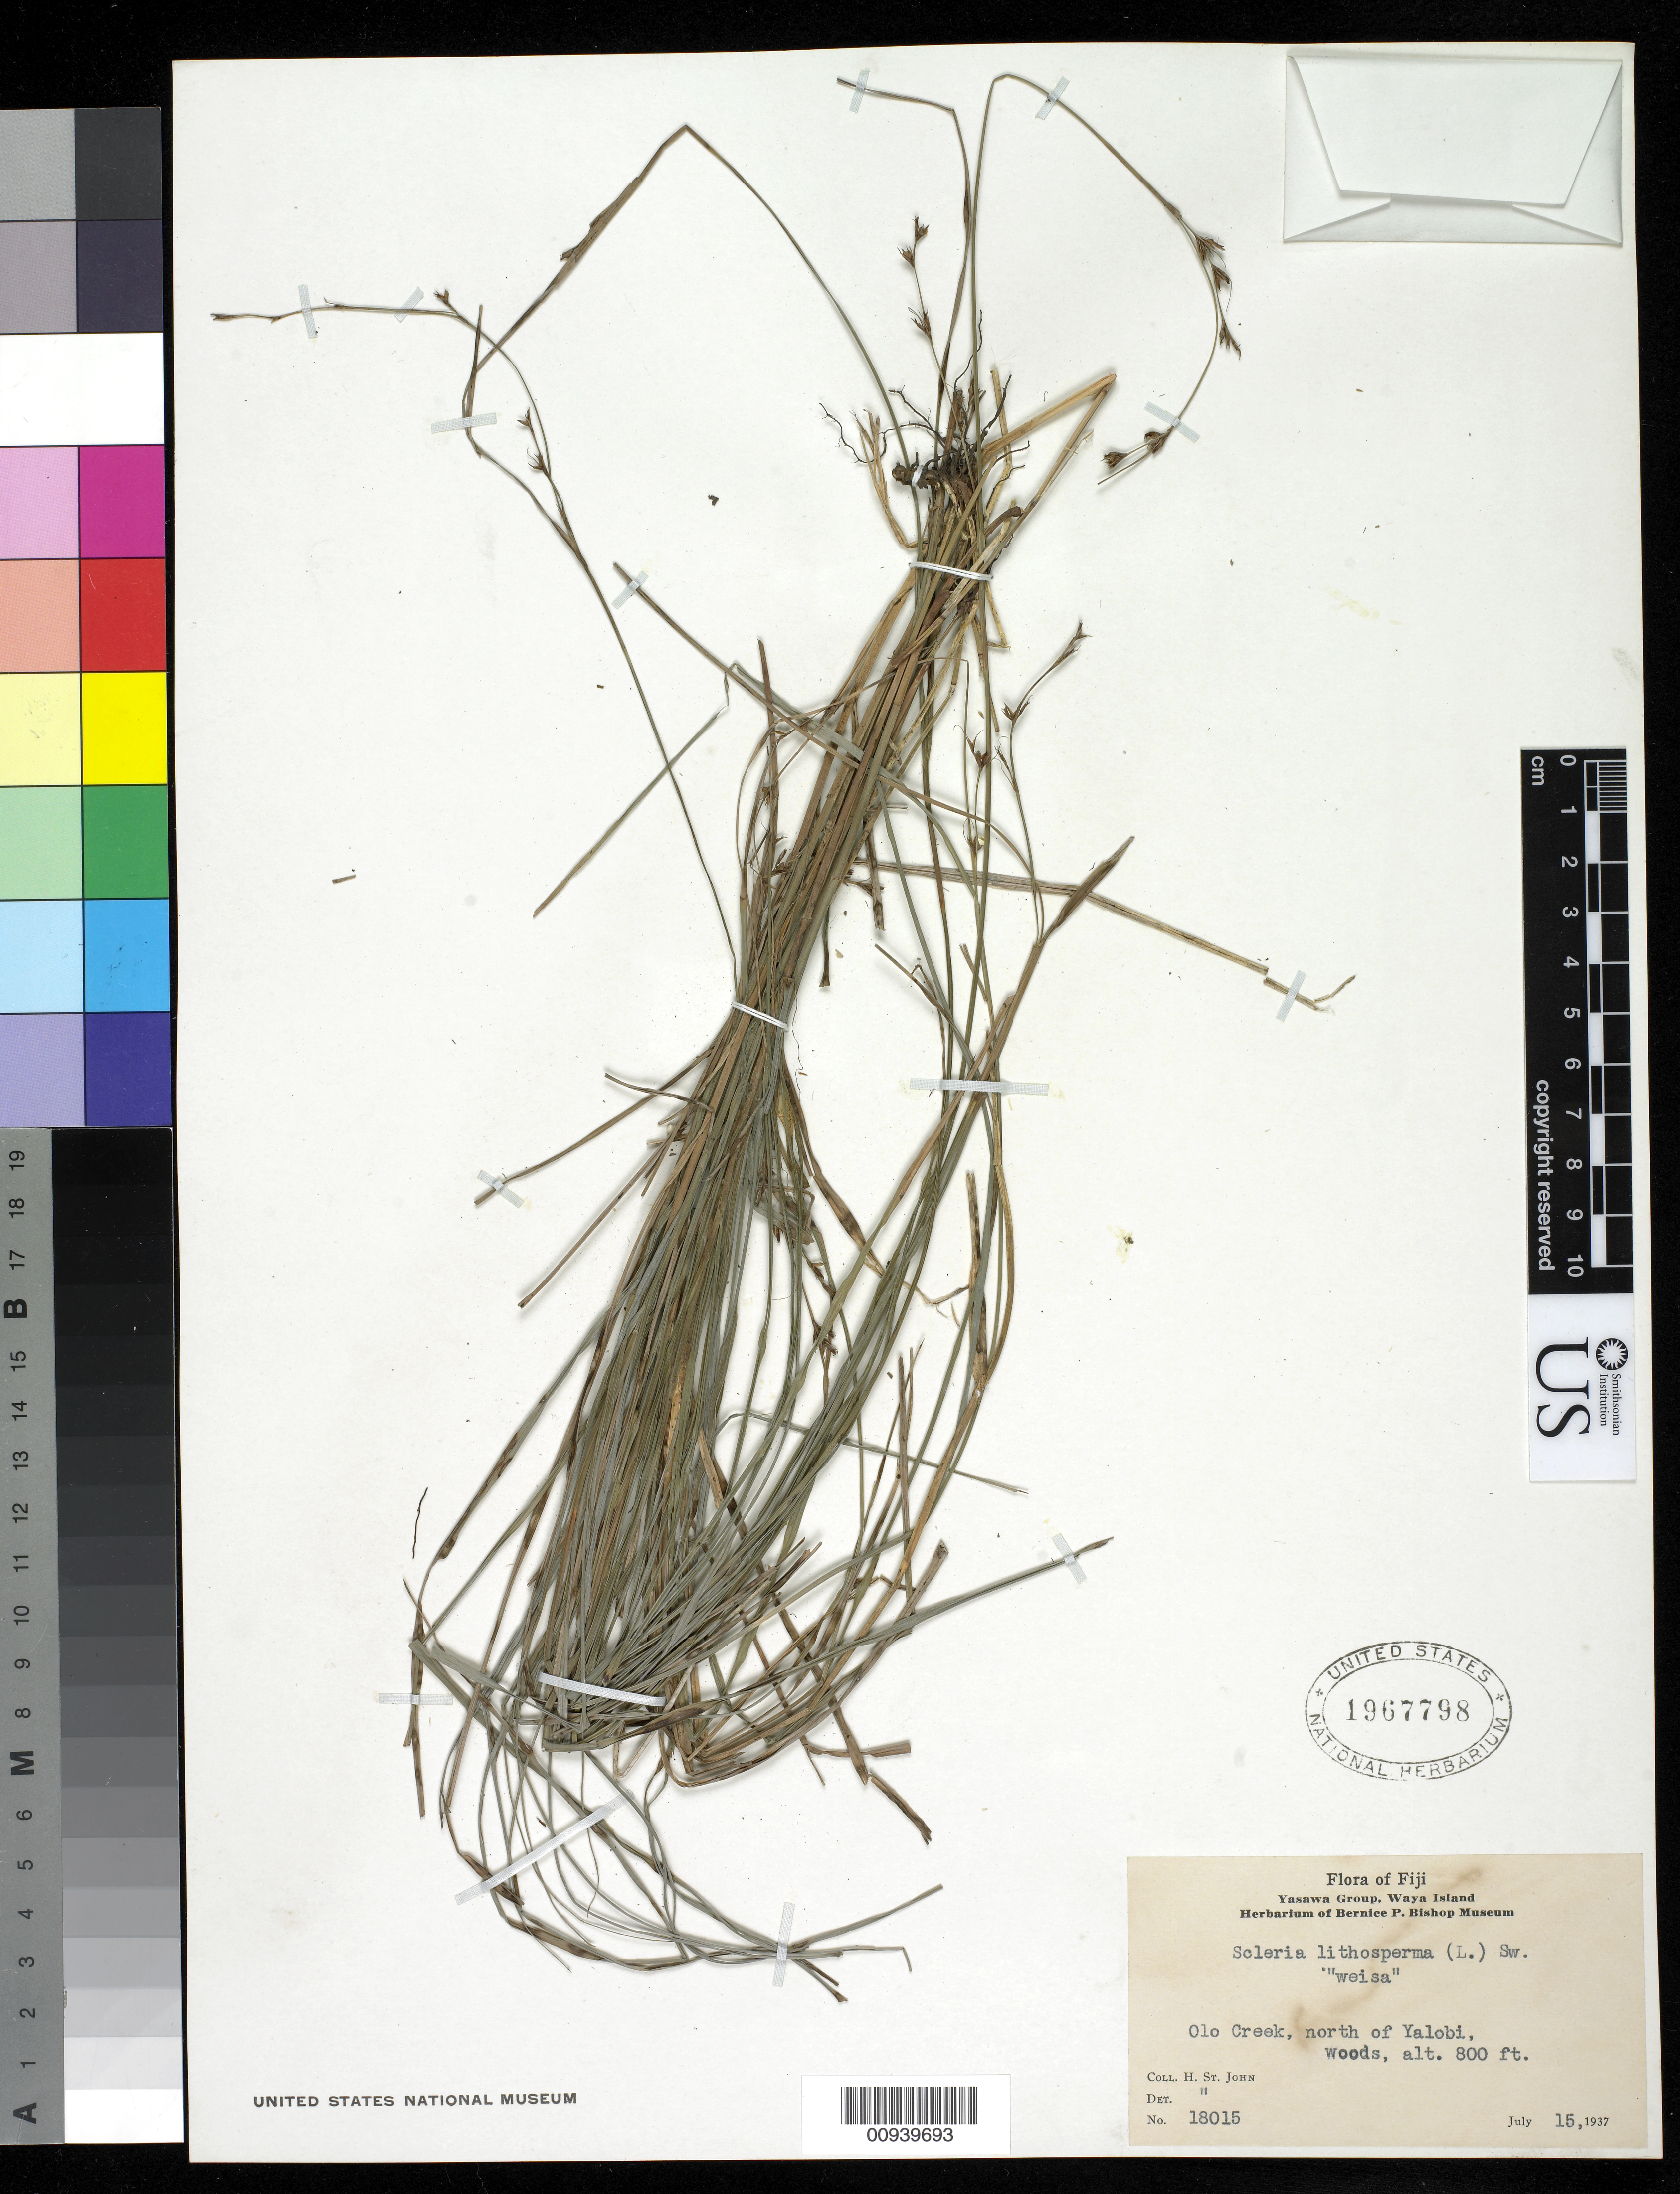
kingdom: Plantae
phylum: Tracheophyta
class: Liliopsida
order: Poales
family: Cyperaceae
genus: Scleria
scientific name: Scleria lithosperma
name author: (L.) Sw.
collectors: H. St. John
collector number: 18015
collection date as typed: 15 Jul 1937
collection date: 1937-07-15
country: Fiji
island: Waya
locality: Waya Island, Olo Creek, north of Yalobi, woods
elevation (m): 244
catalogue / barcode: US 1967798